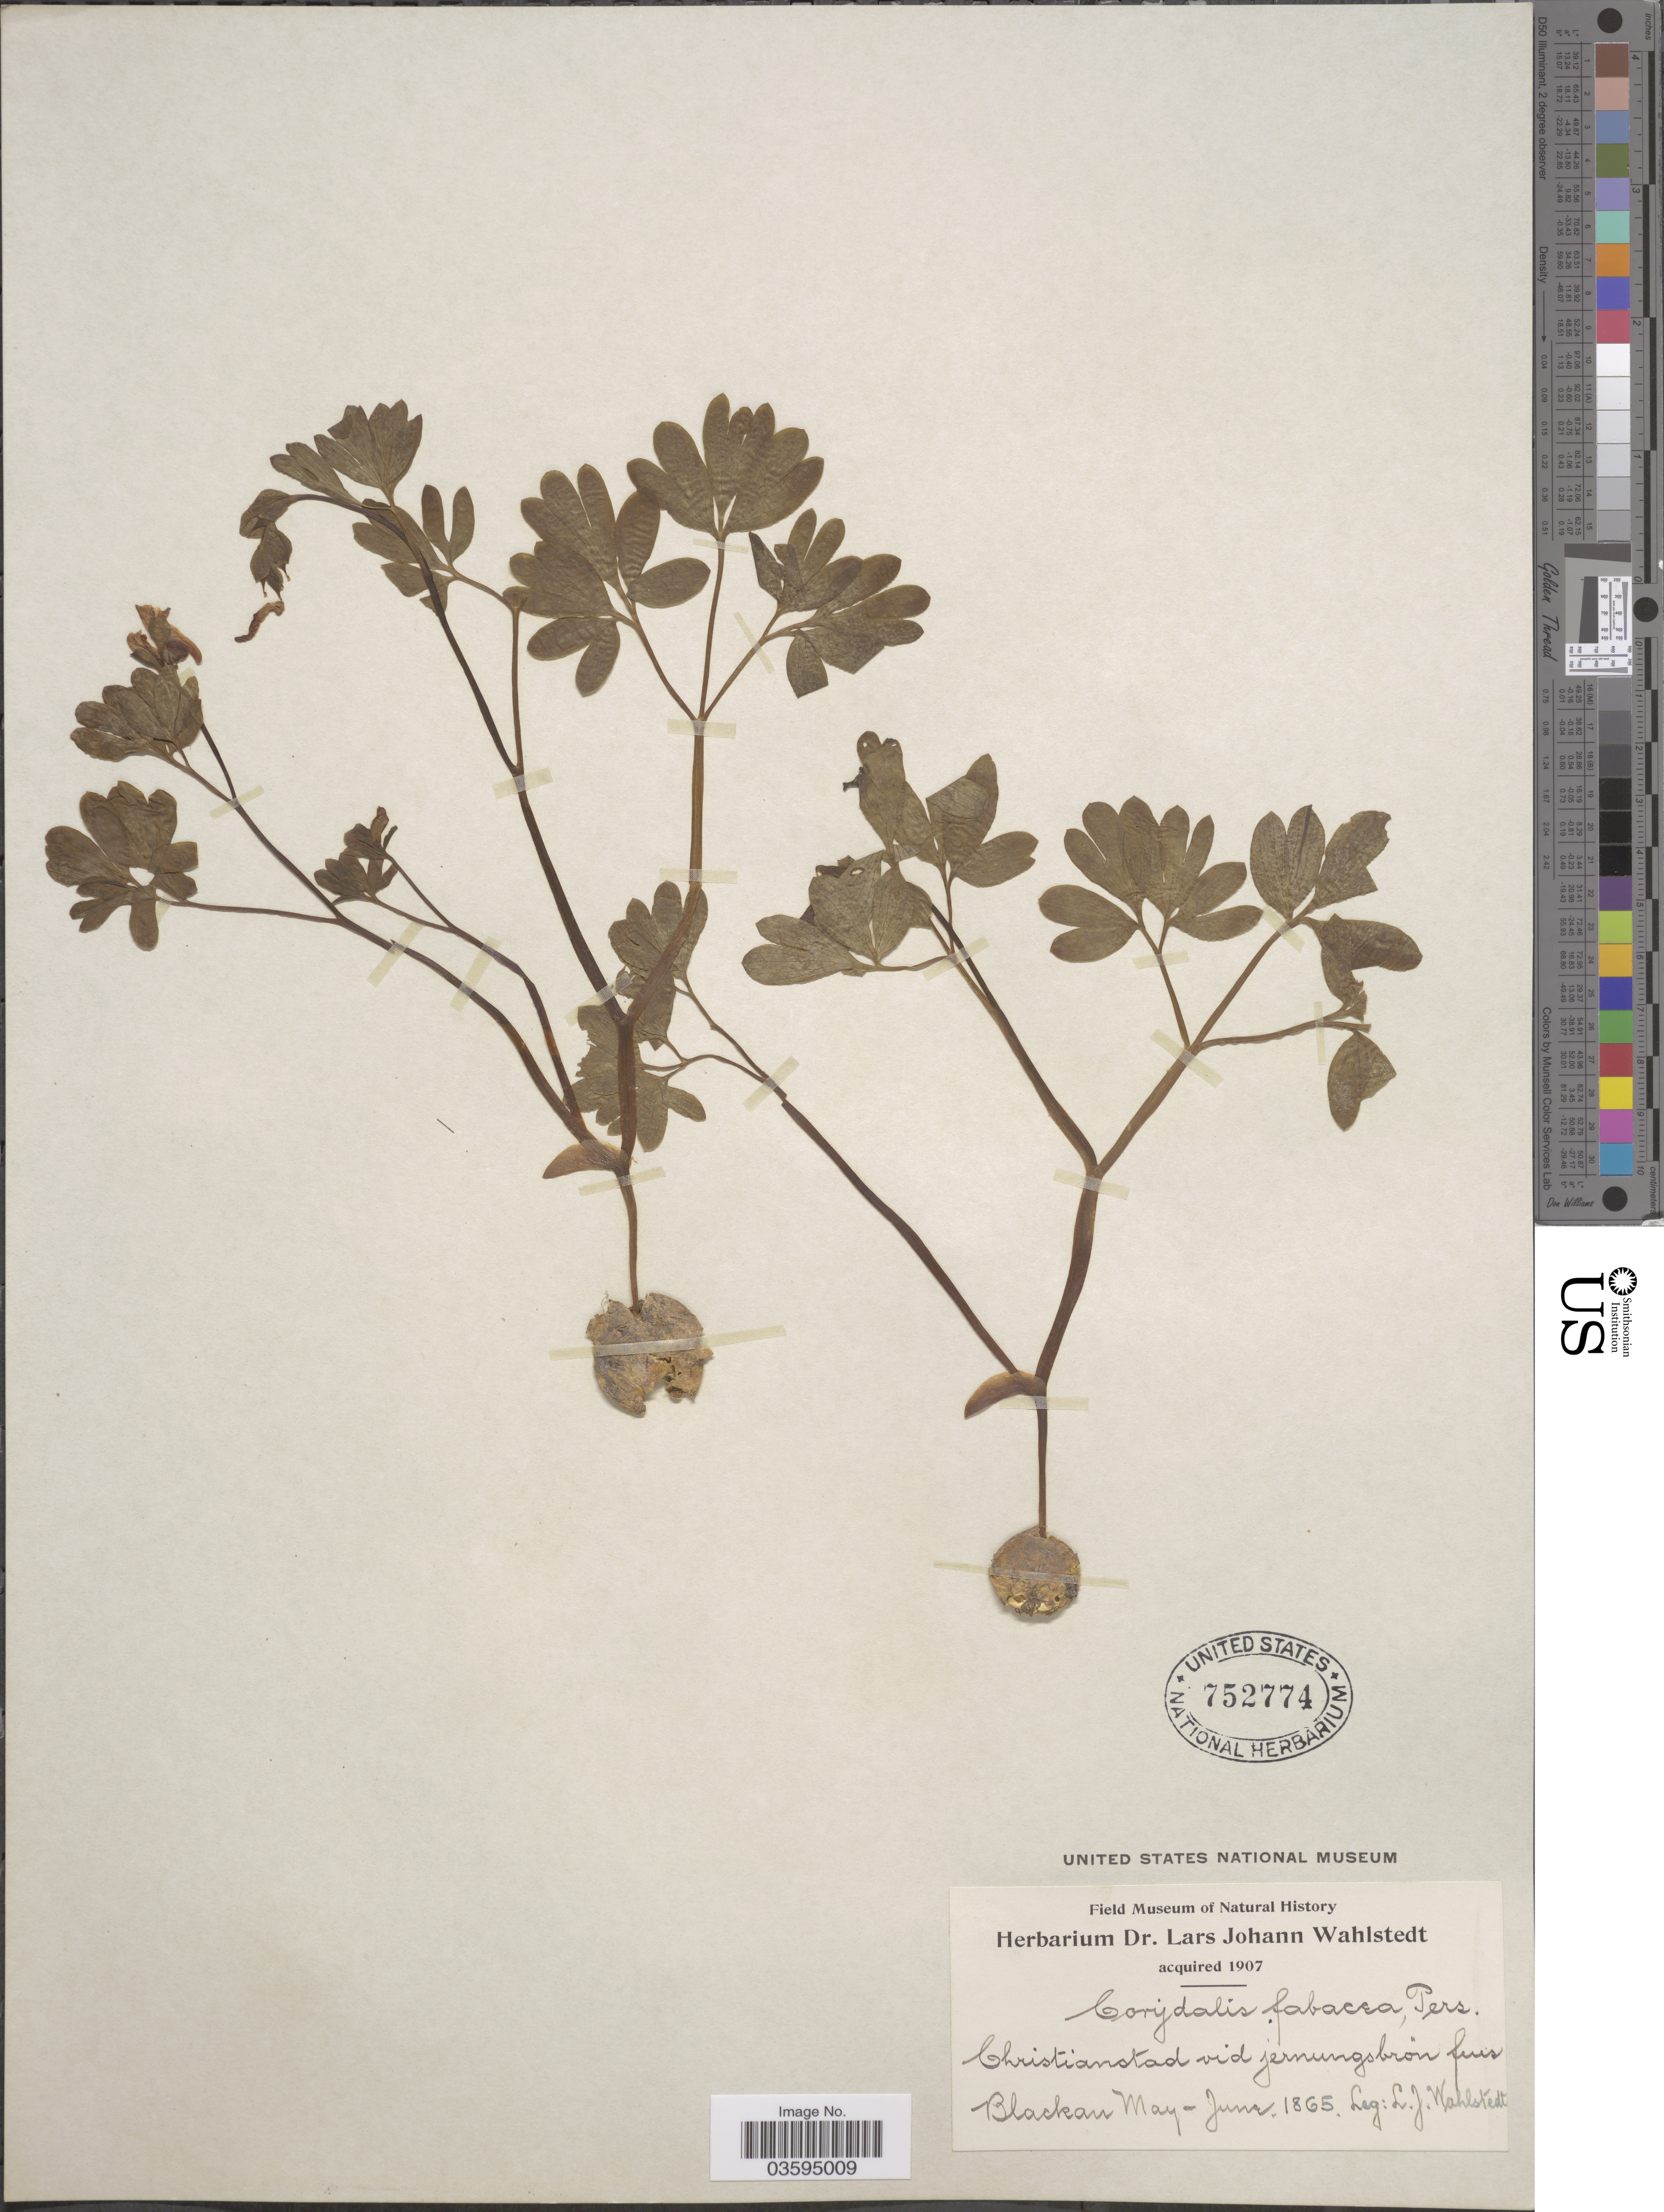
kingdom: Plantae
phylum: Tracheophyta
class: Magnoliopsida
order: Ranunculales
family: Papaveraceae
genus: Corydalis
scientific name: Corydalis fabacea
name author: (Retz.) Pers.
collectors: L. J. Wahlstedt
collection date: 1865-05/1865-06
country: Sweden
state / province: Skåne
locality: Christianstad vid jernungsbrön fecis [interpreted] Blackan.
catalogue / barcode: US 752774